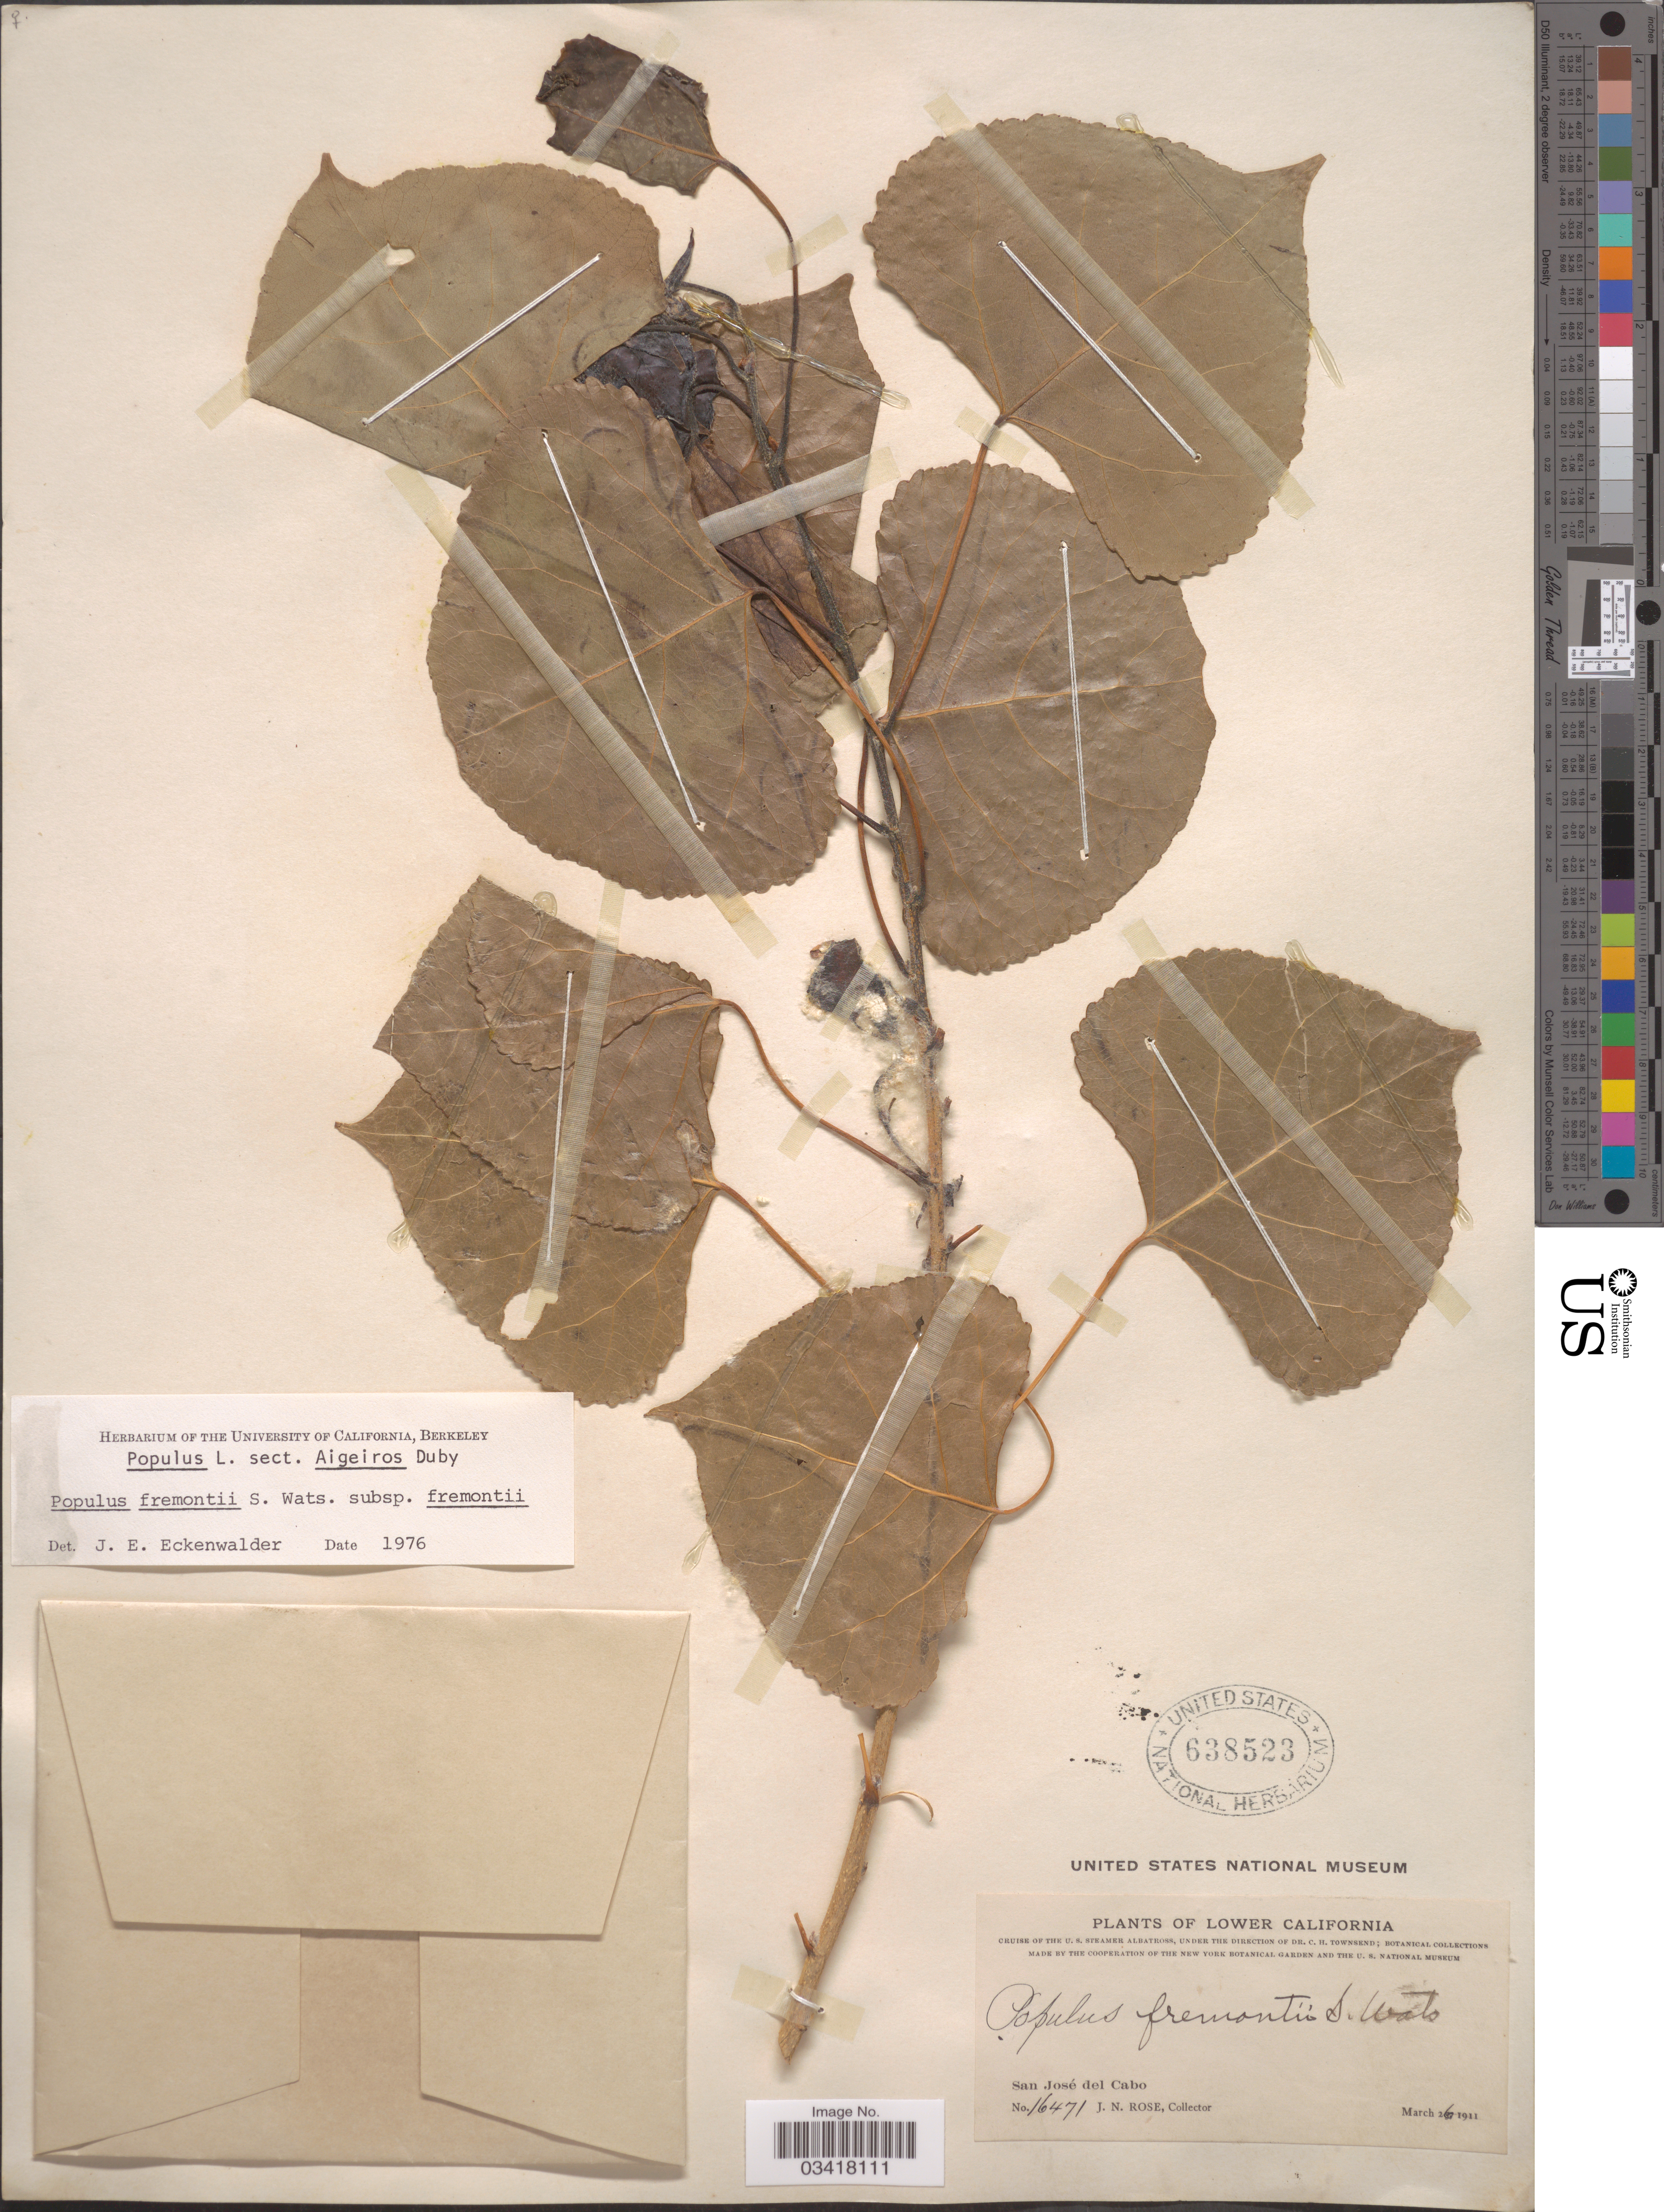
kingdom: Plantae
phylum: Tracheophyta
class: Magnoliopsida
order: Malpighiales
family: Salicaceae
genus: Populus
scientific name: Populus fremontii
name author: S. Watson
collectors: J. N. Rose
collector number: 16471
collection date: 1911-03-26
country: Mexico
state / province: Baja California Sur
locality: Lower California. San José del Cabo.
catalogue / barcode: US 638523